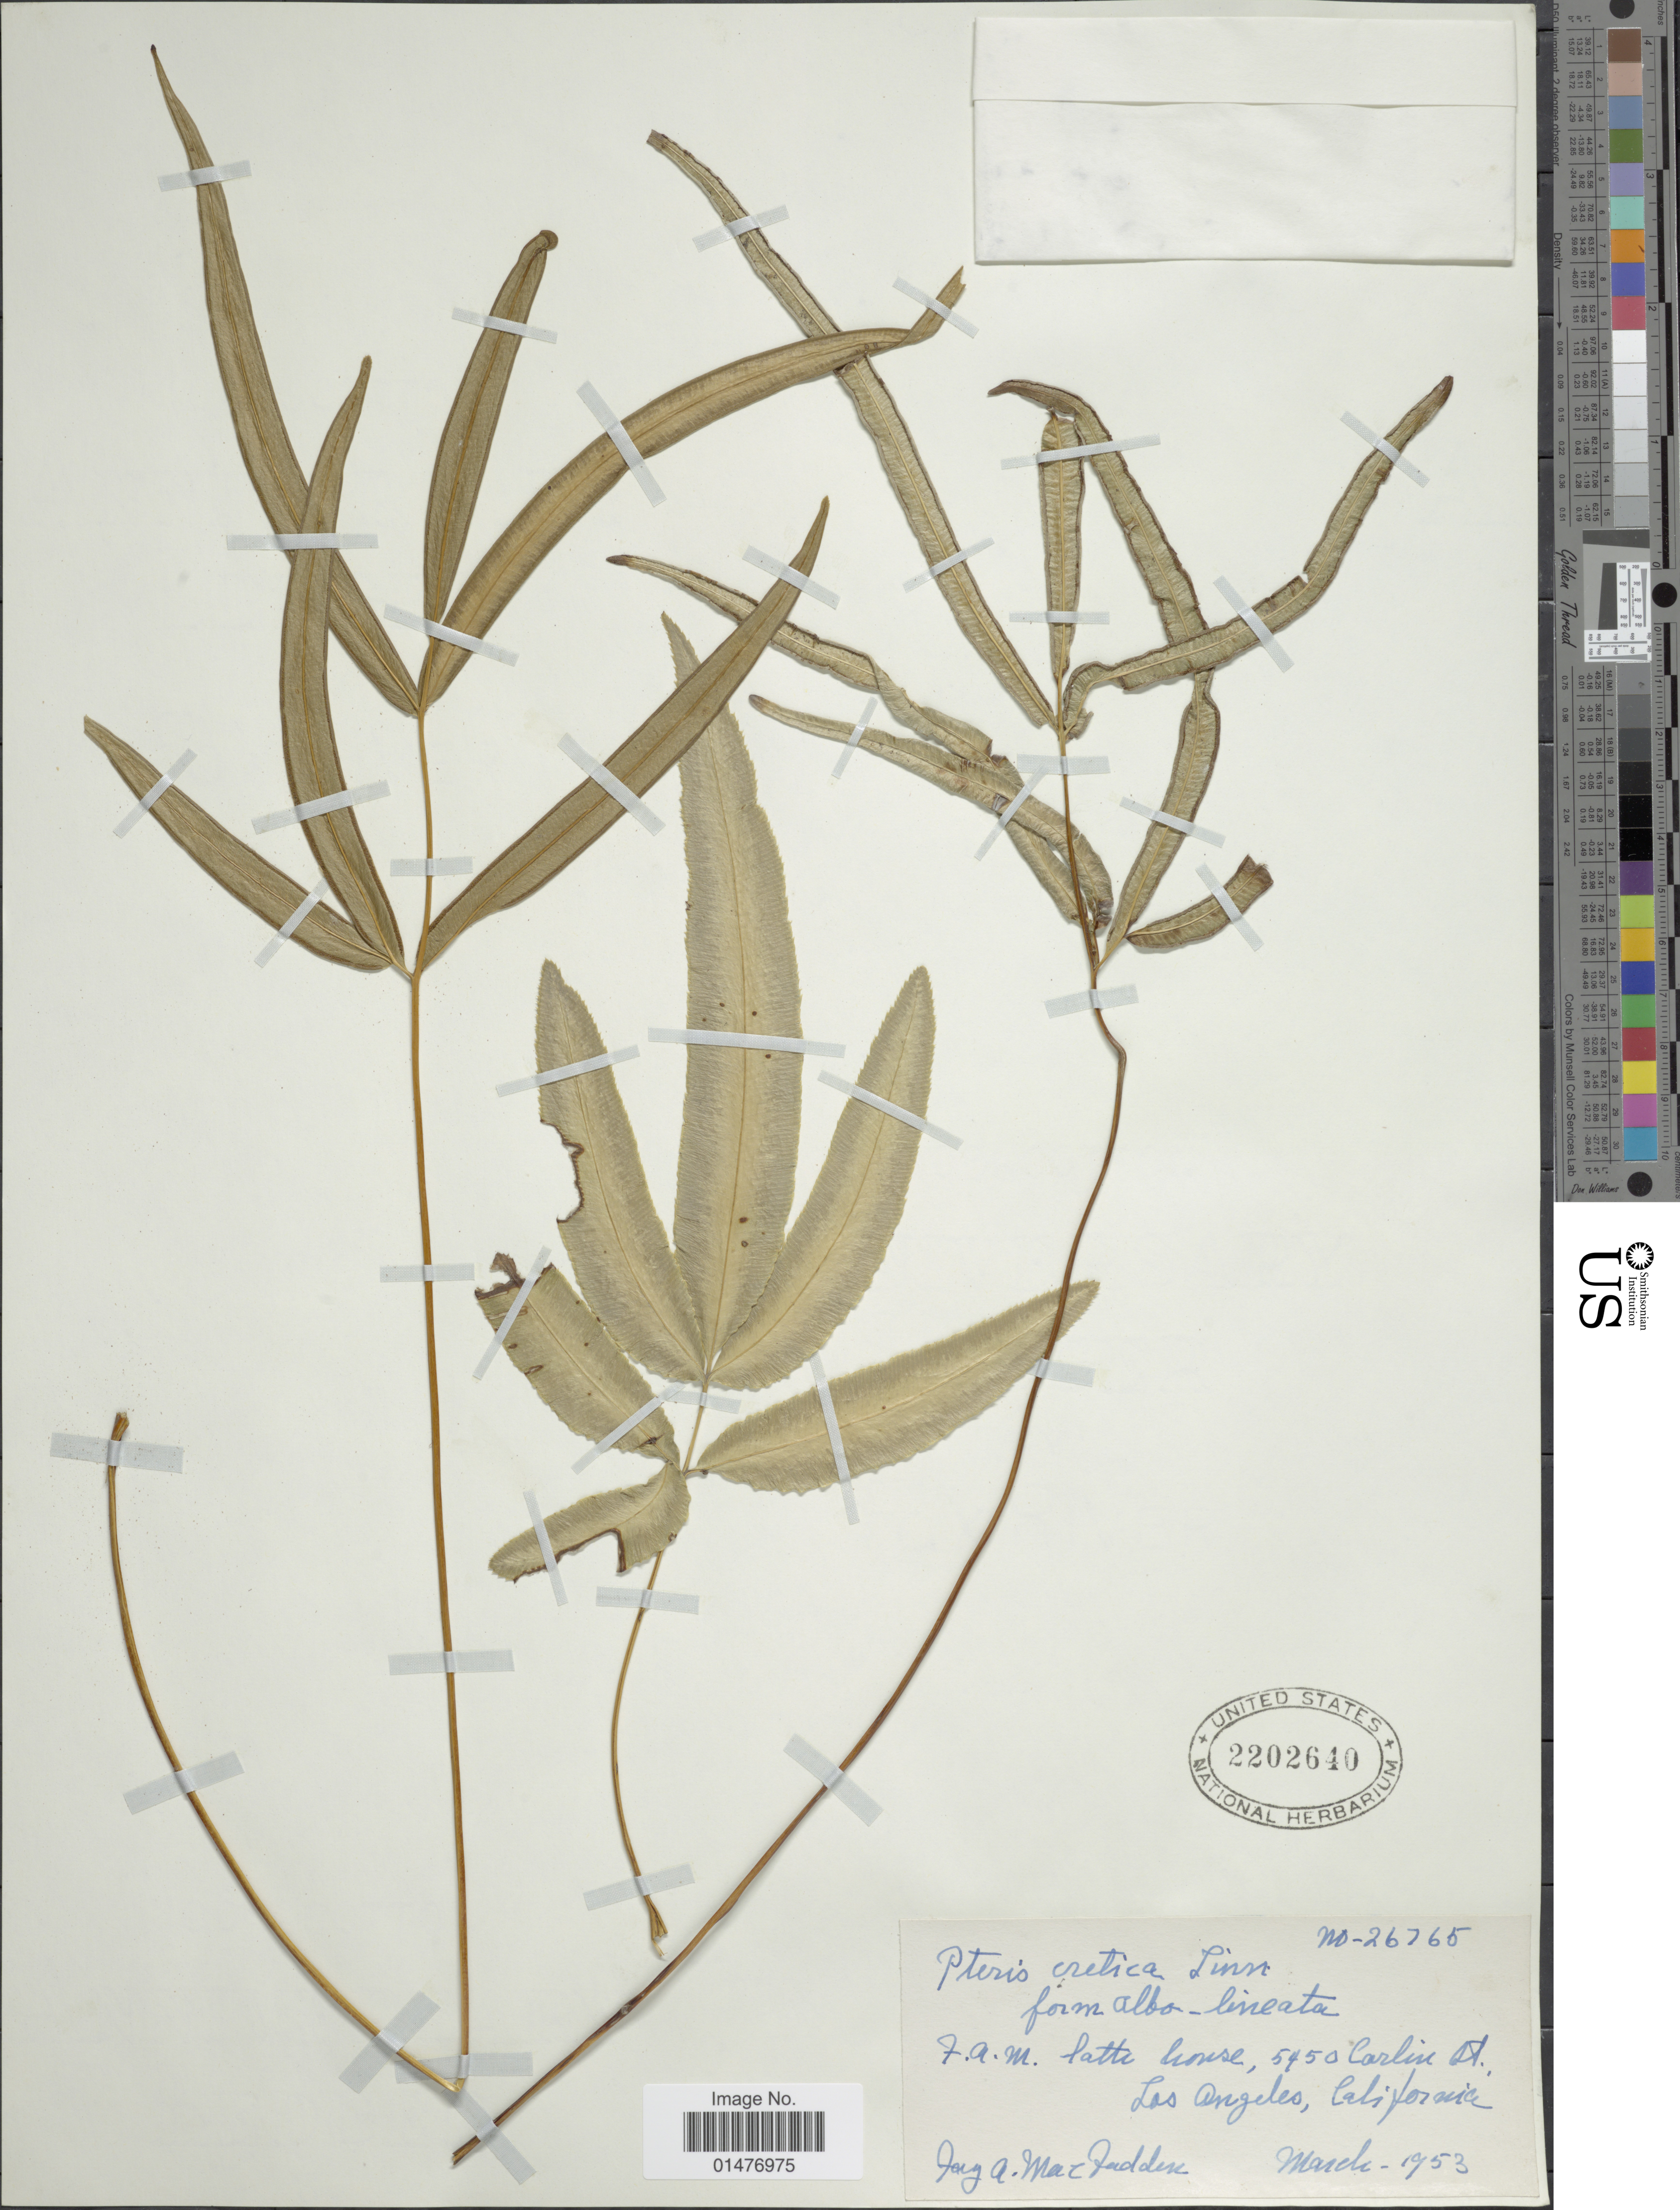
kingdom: Plantae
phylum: Tracheophyta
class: Polypodiopsida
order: Polypodiales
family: Pteridaceae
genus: Pteris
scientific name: Pteris cretica var. albolineata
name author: Hook.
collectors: F. MacFadden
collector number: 26765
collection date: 1953-03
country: United States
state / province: California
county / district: Los Angeles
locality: Los Angeles, 5450 Carlin St. Los Angeles, California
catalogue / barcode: US 2202640